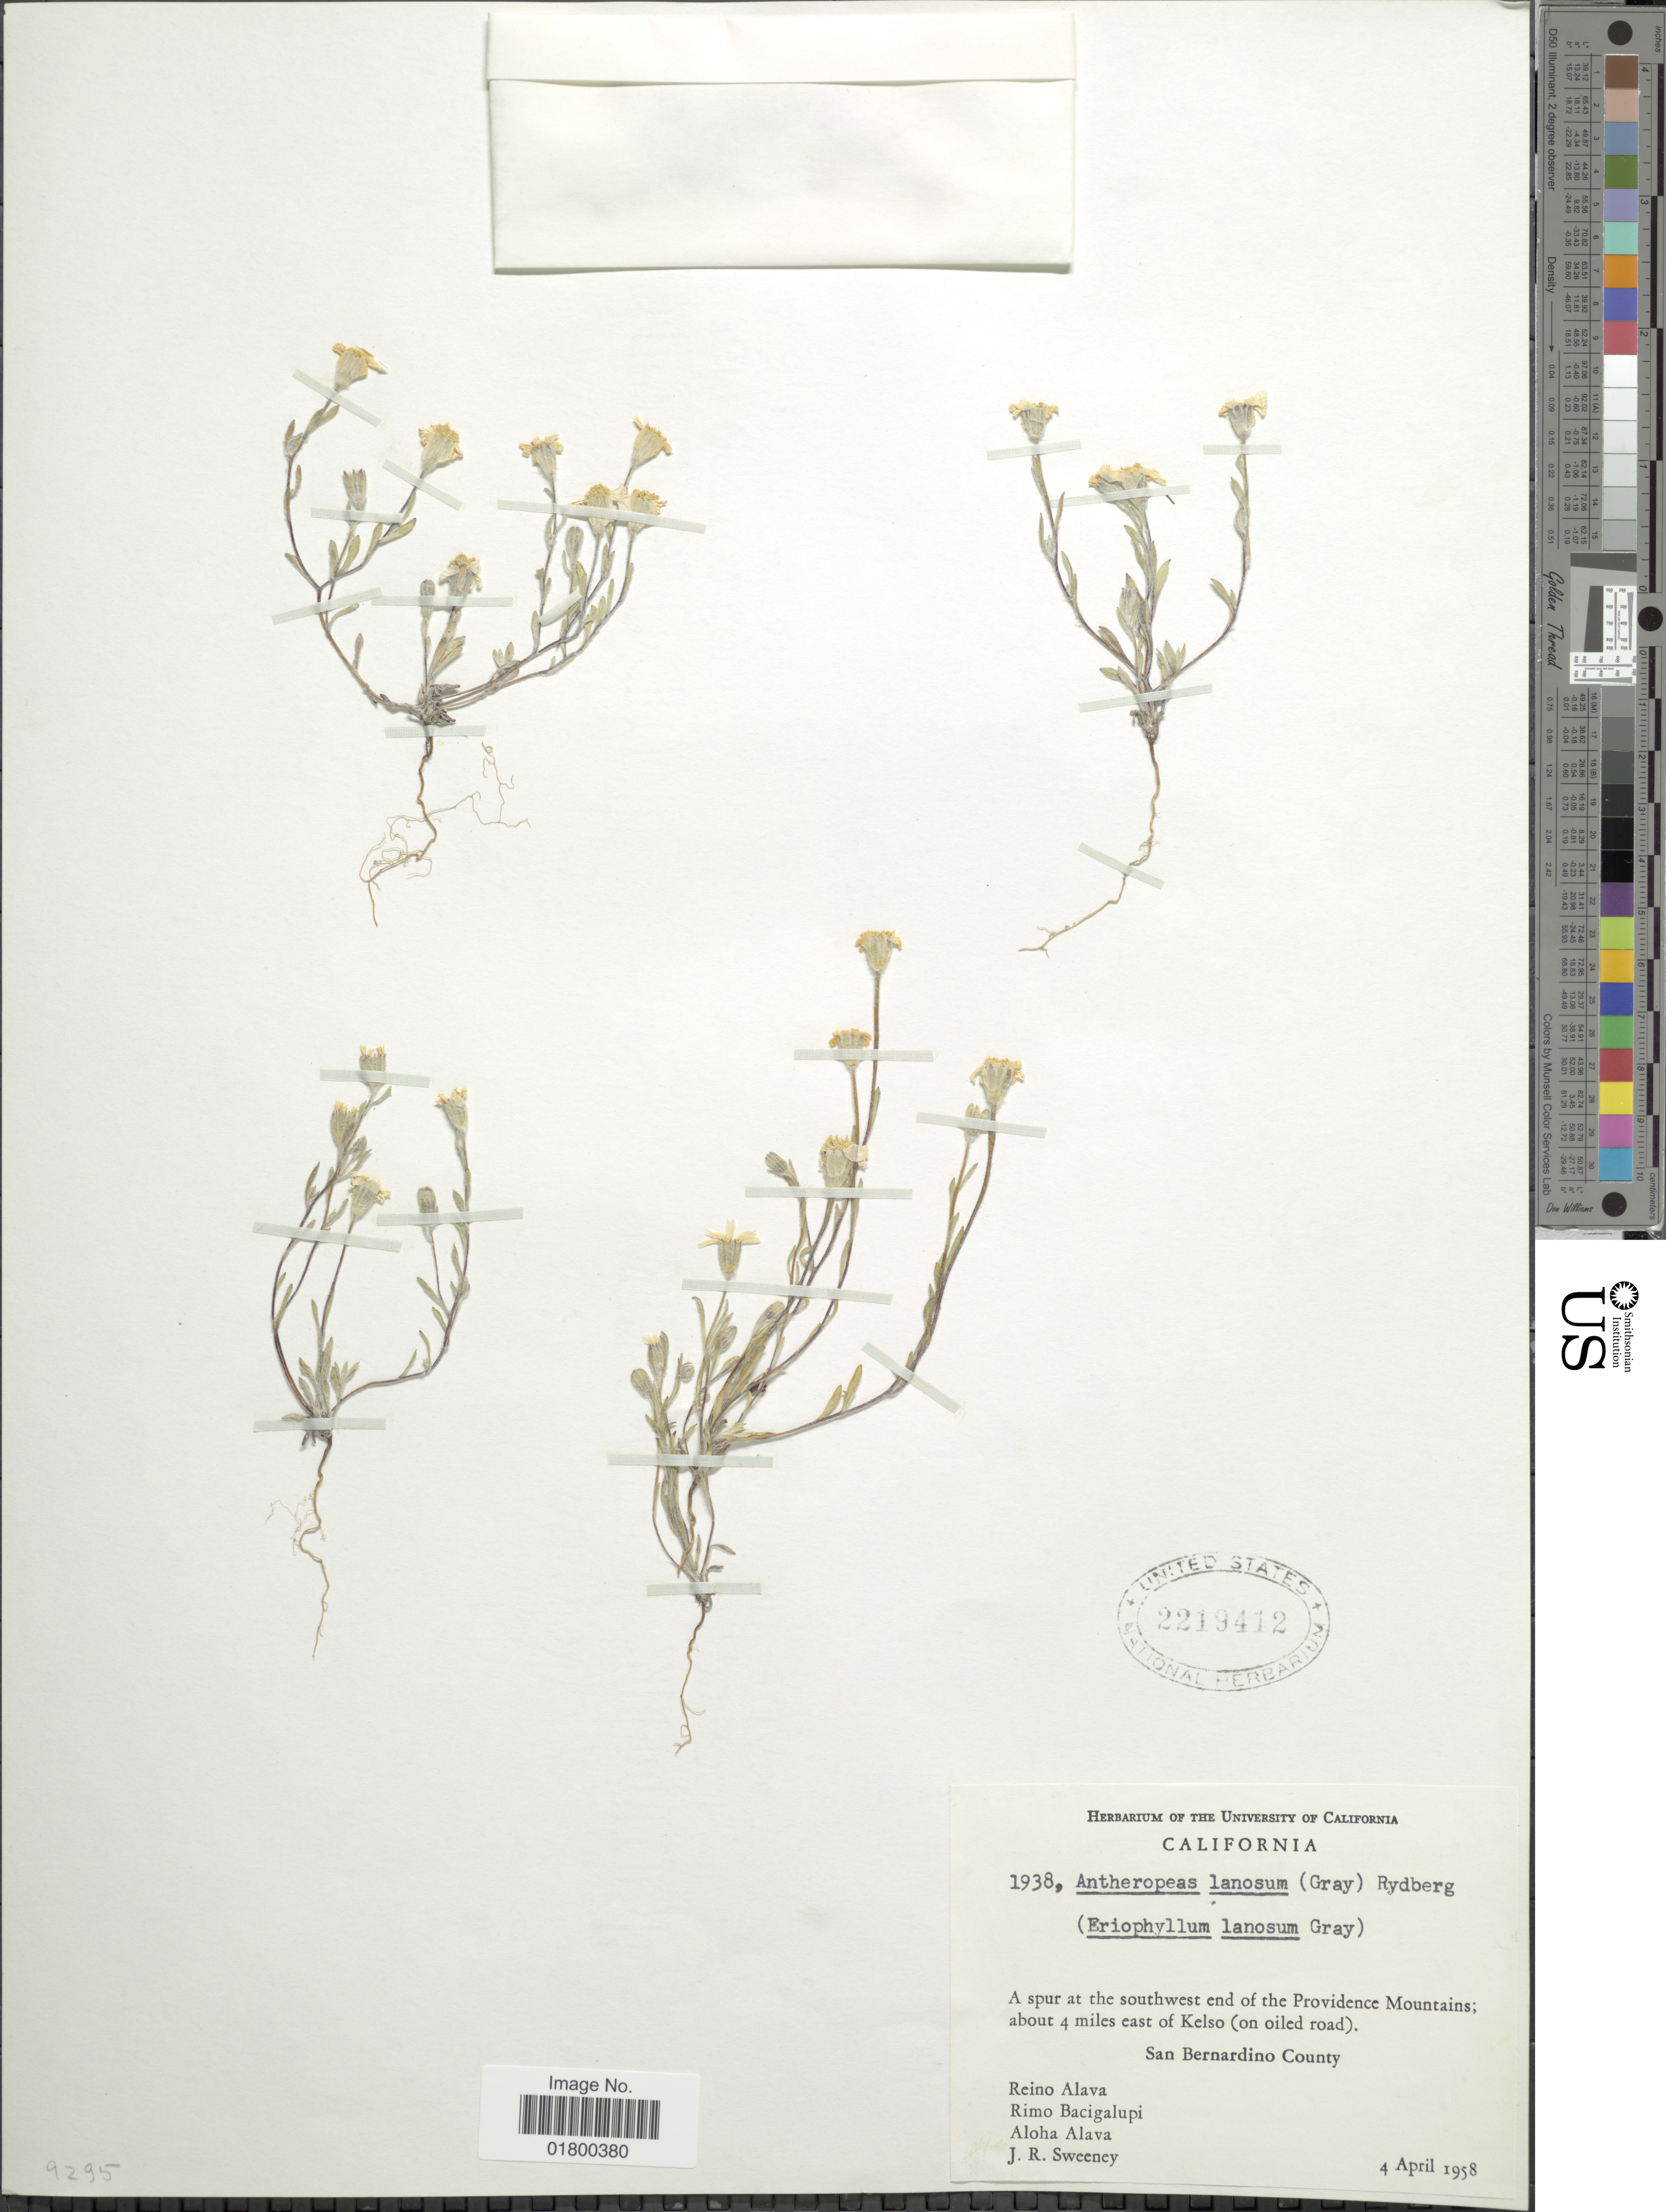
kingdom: Plantae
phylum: Tracheophyta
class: Magnoliopsida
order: Asterales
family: Asteraceae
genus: Eriophyllum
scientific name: Eriophyllum lanosum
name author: (A. Gray) A. Gray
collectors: R. O. Alava, R. Bacigalupi, A. Alava & J. Sweeney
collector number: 1938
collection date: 1958-04-04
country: United States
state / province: California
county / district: San Bernardino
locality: A spur at the southwest end of the Providence Mountains, about 4 miles east of Kelso (on old road), San Bernardino County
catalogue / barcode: US 2219412